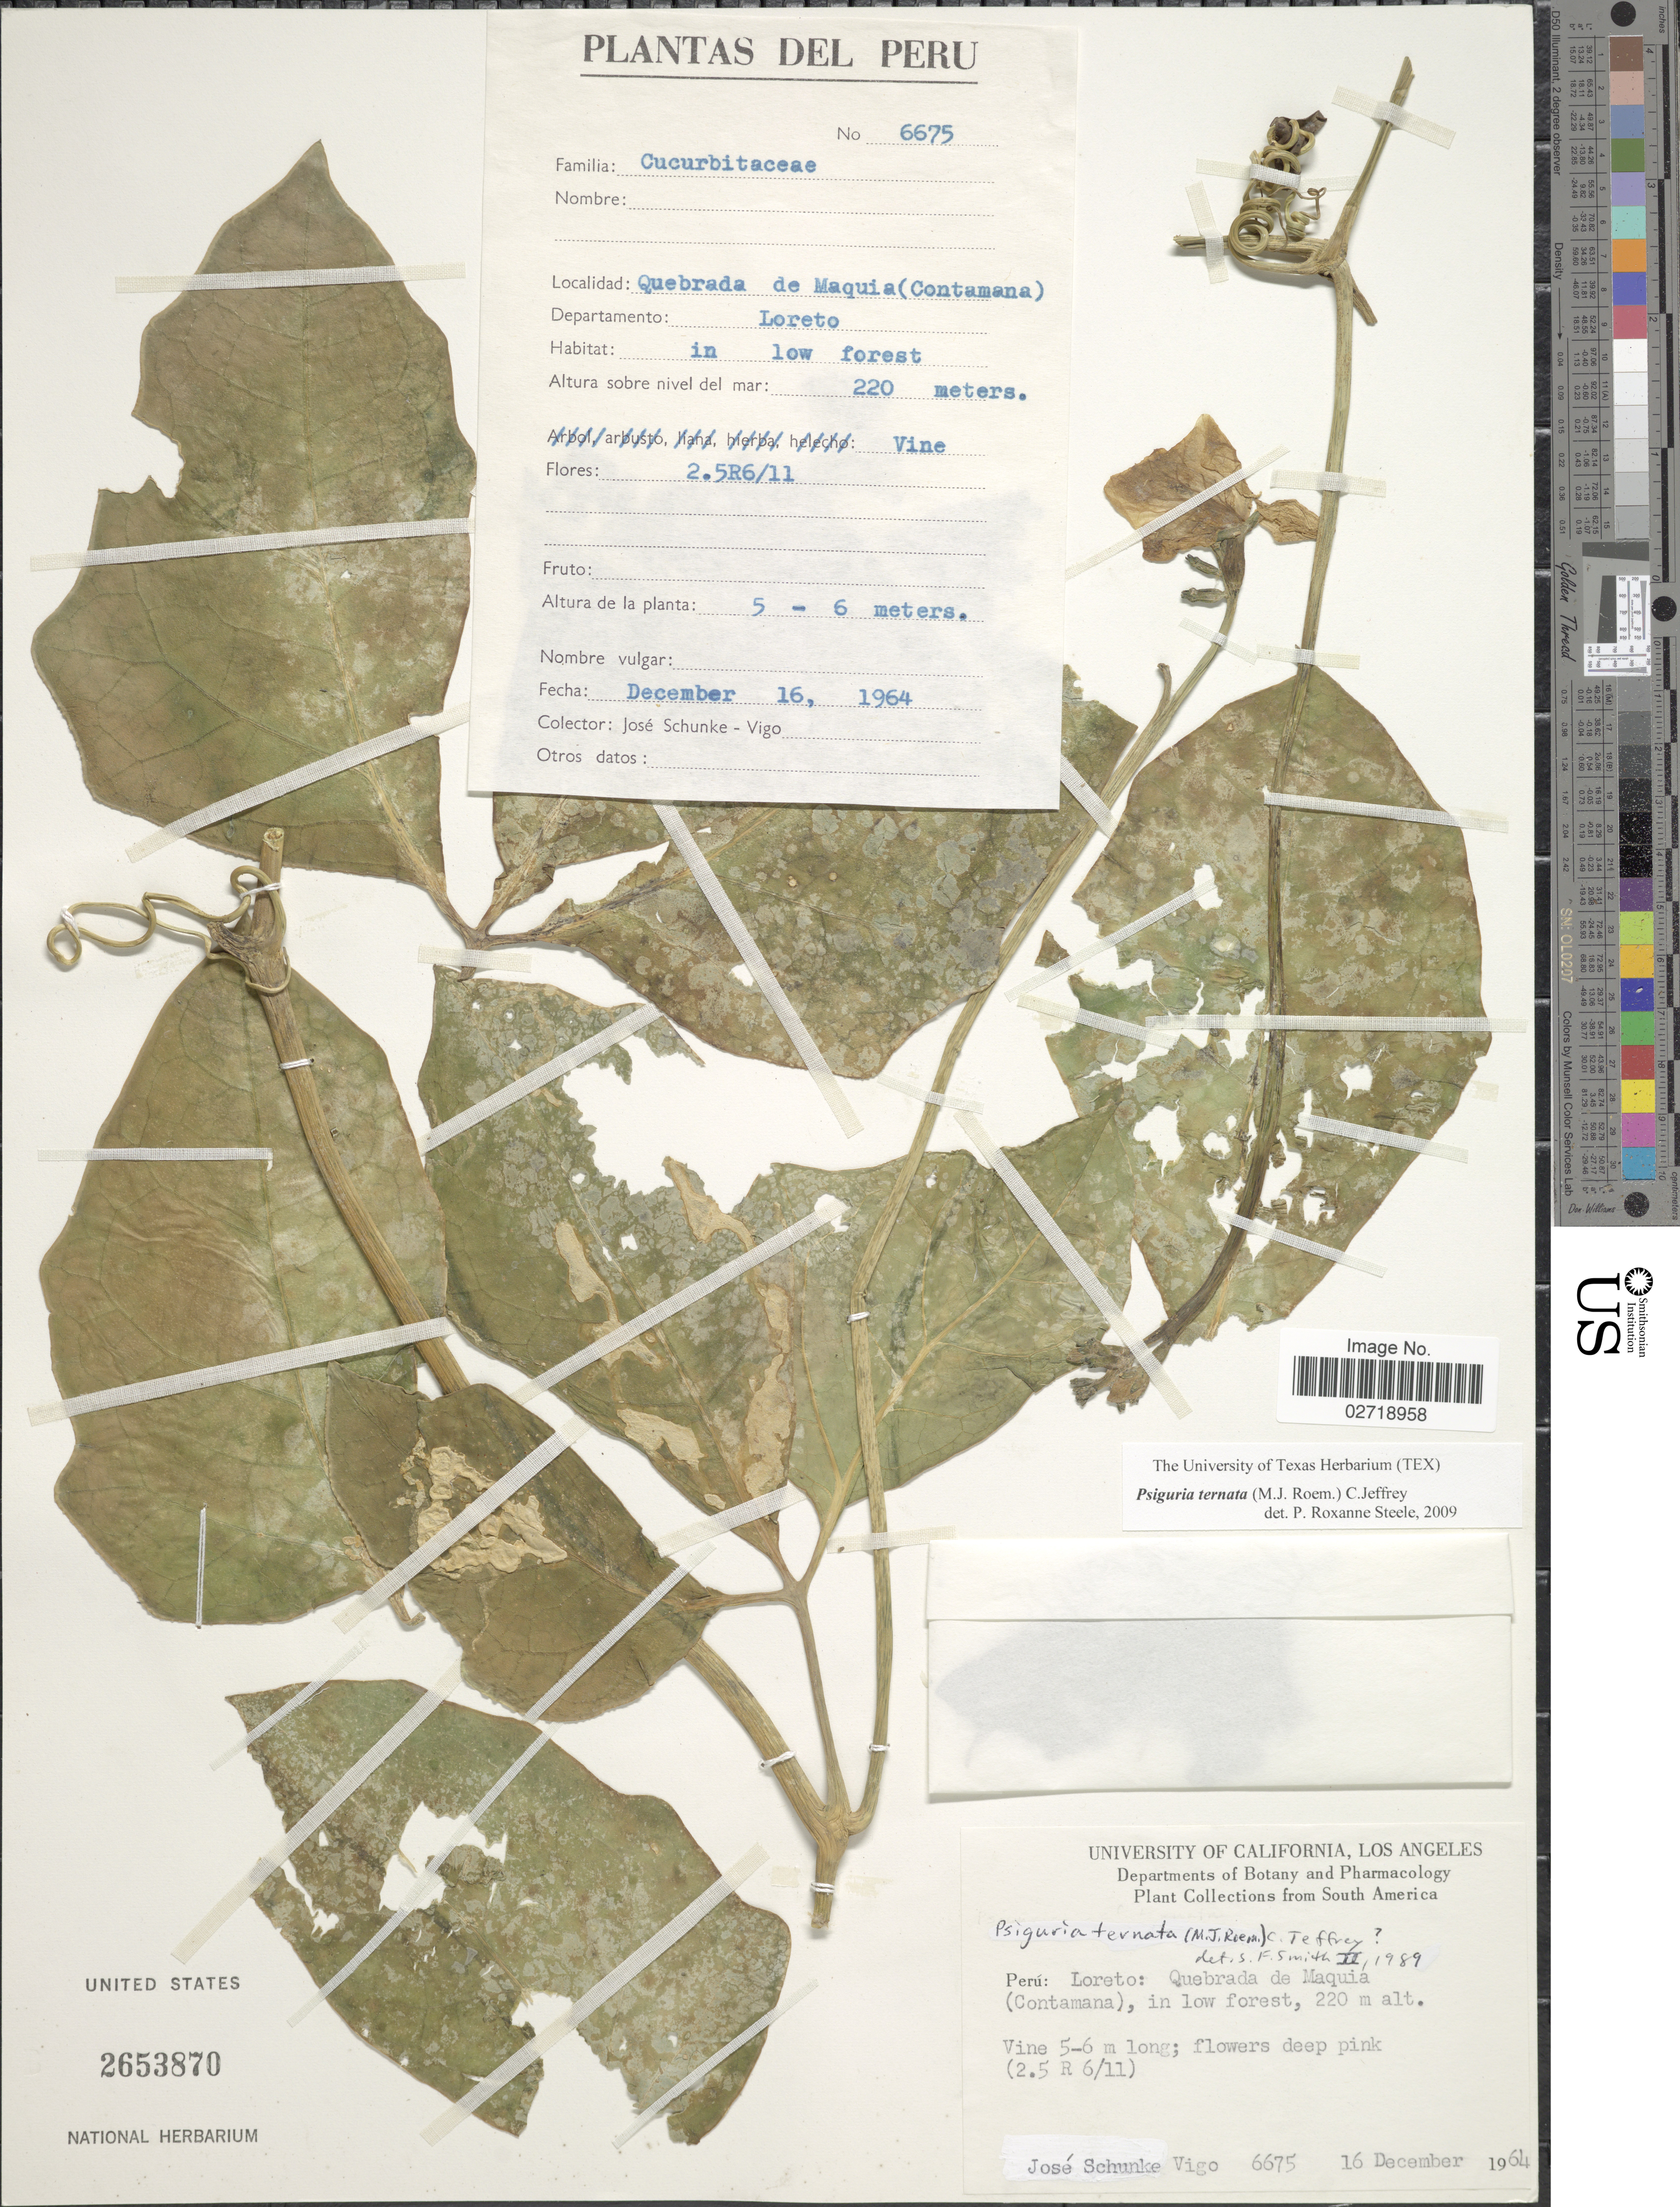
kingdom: Plantae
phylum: Tracheophyta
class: Magnoliopsida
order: Cucurbitales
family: Cucurbitaceae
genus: Psiguria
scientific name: Psiguria ternata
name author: (M. Roem.) C. Jeffrey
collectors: J. Schunke Vigo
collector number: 6675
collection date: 1964-12-16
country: Peru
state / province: Loreto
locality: Quebrada de Maquia (Contamana)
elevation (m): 220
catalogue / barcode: US 2653870